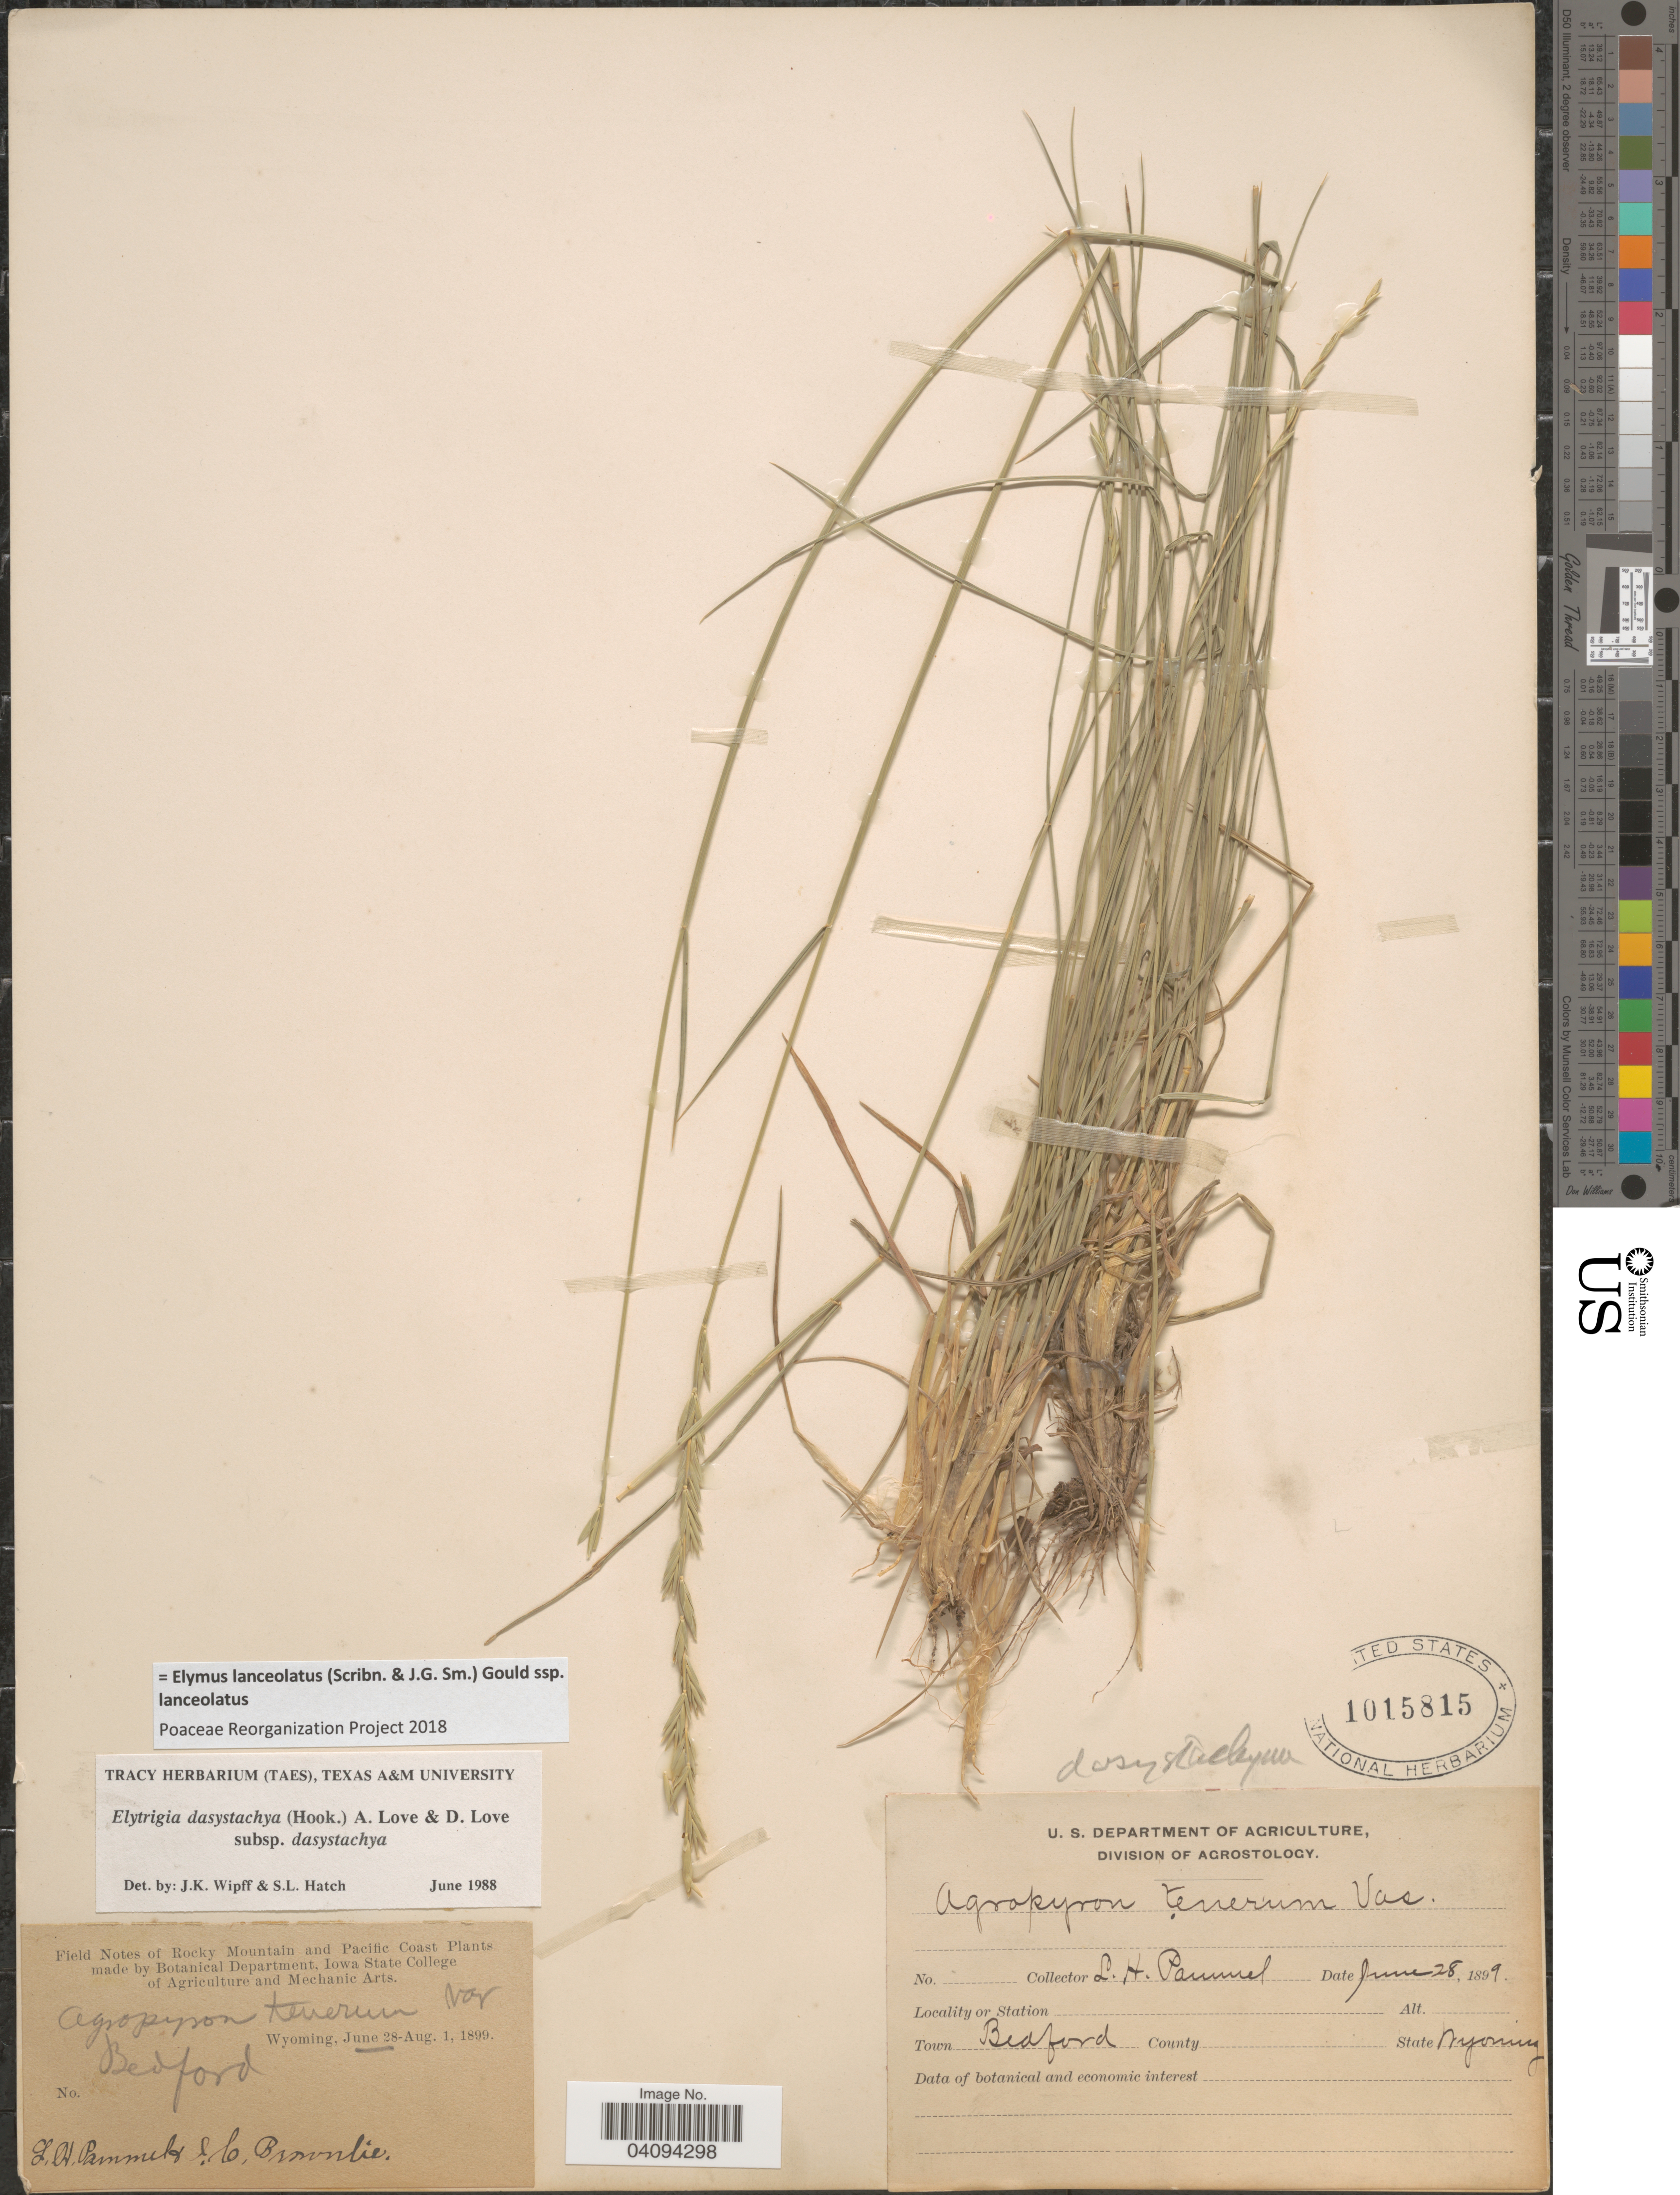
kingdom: Plantae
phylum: Tracheophyta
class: Liliopsida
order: Poales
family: Poaceae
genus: Elymus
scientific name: Elymus lanceolatus subsp. lanceolatus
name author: (Scribn. & J.G. Sm.) Gould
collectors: L. Pammel & G. Brownlie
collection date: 1899-06-28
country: United States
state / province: Wyoming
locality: Town Bedford. Field Notes of Rocky Mountain and Pacific Coast.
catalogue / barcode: US 1015815